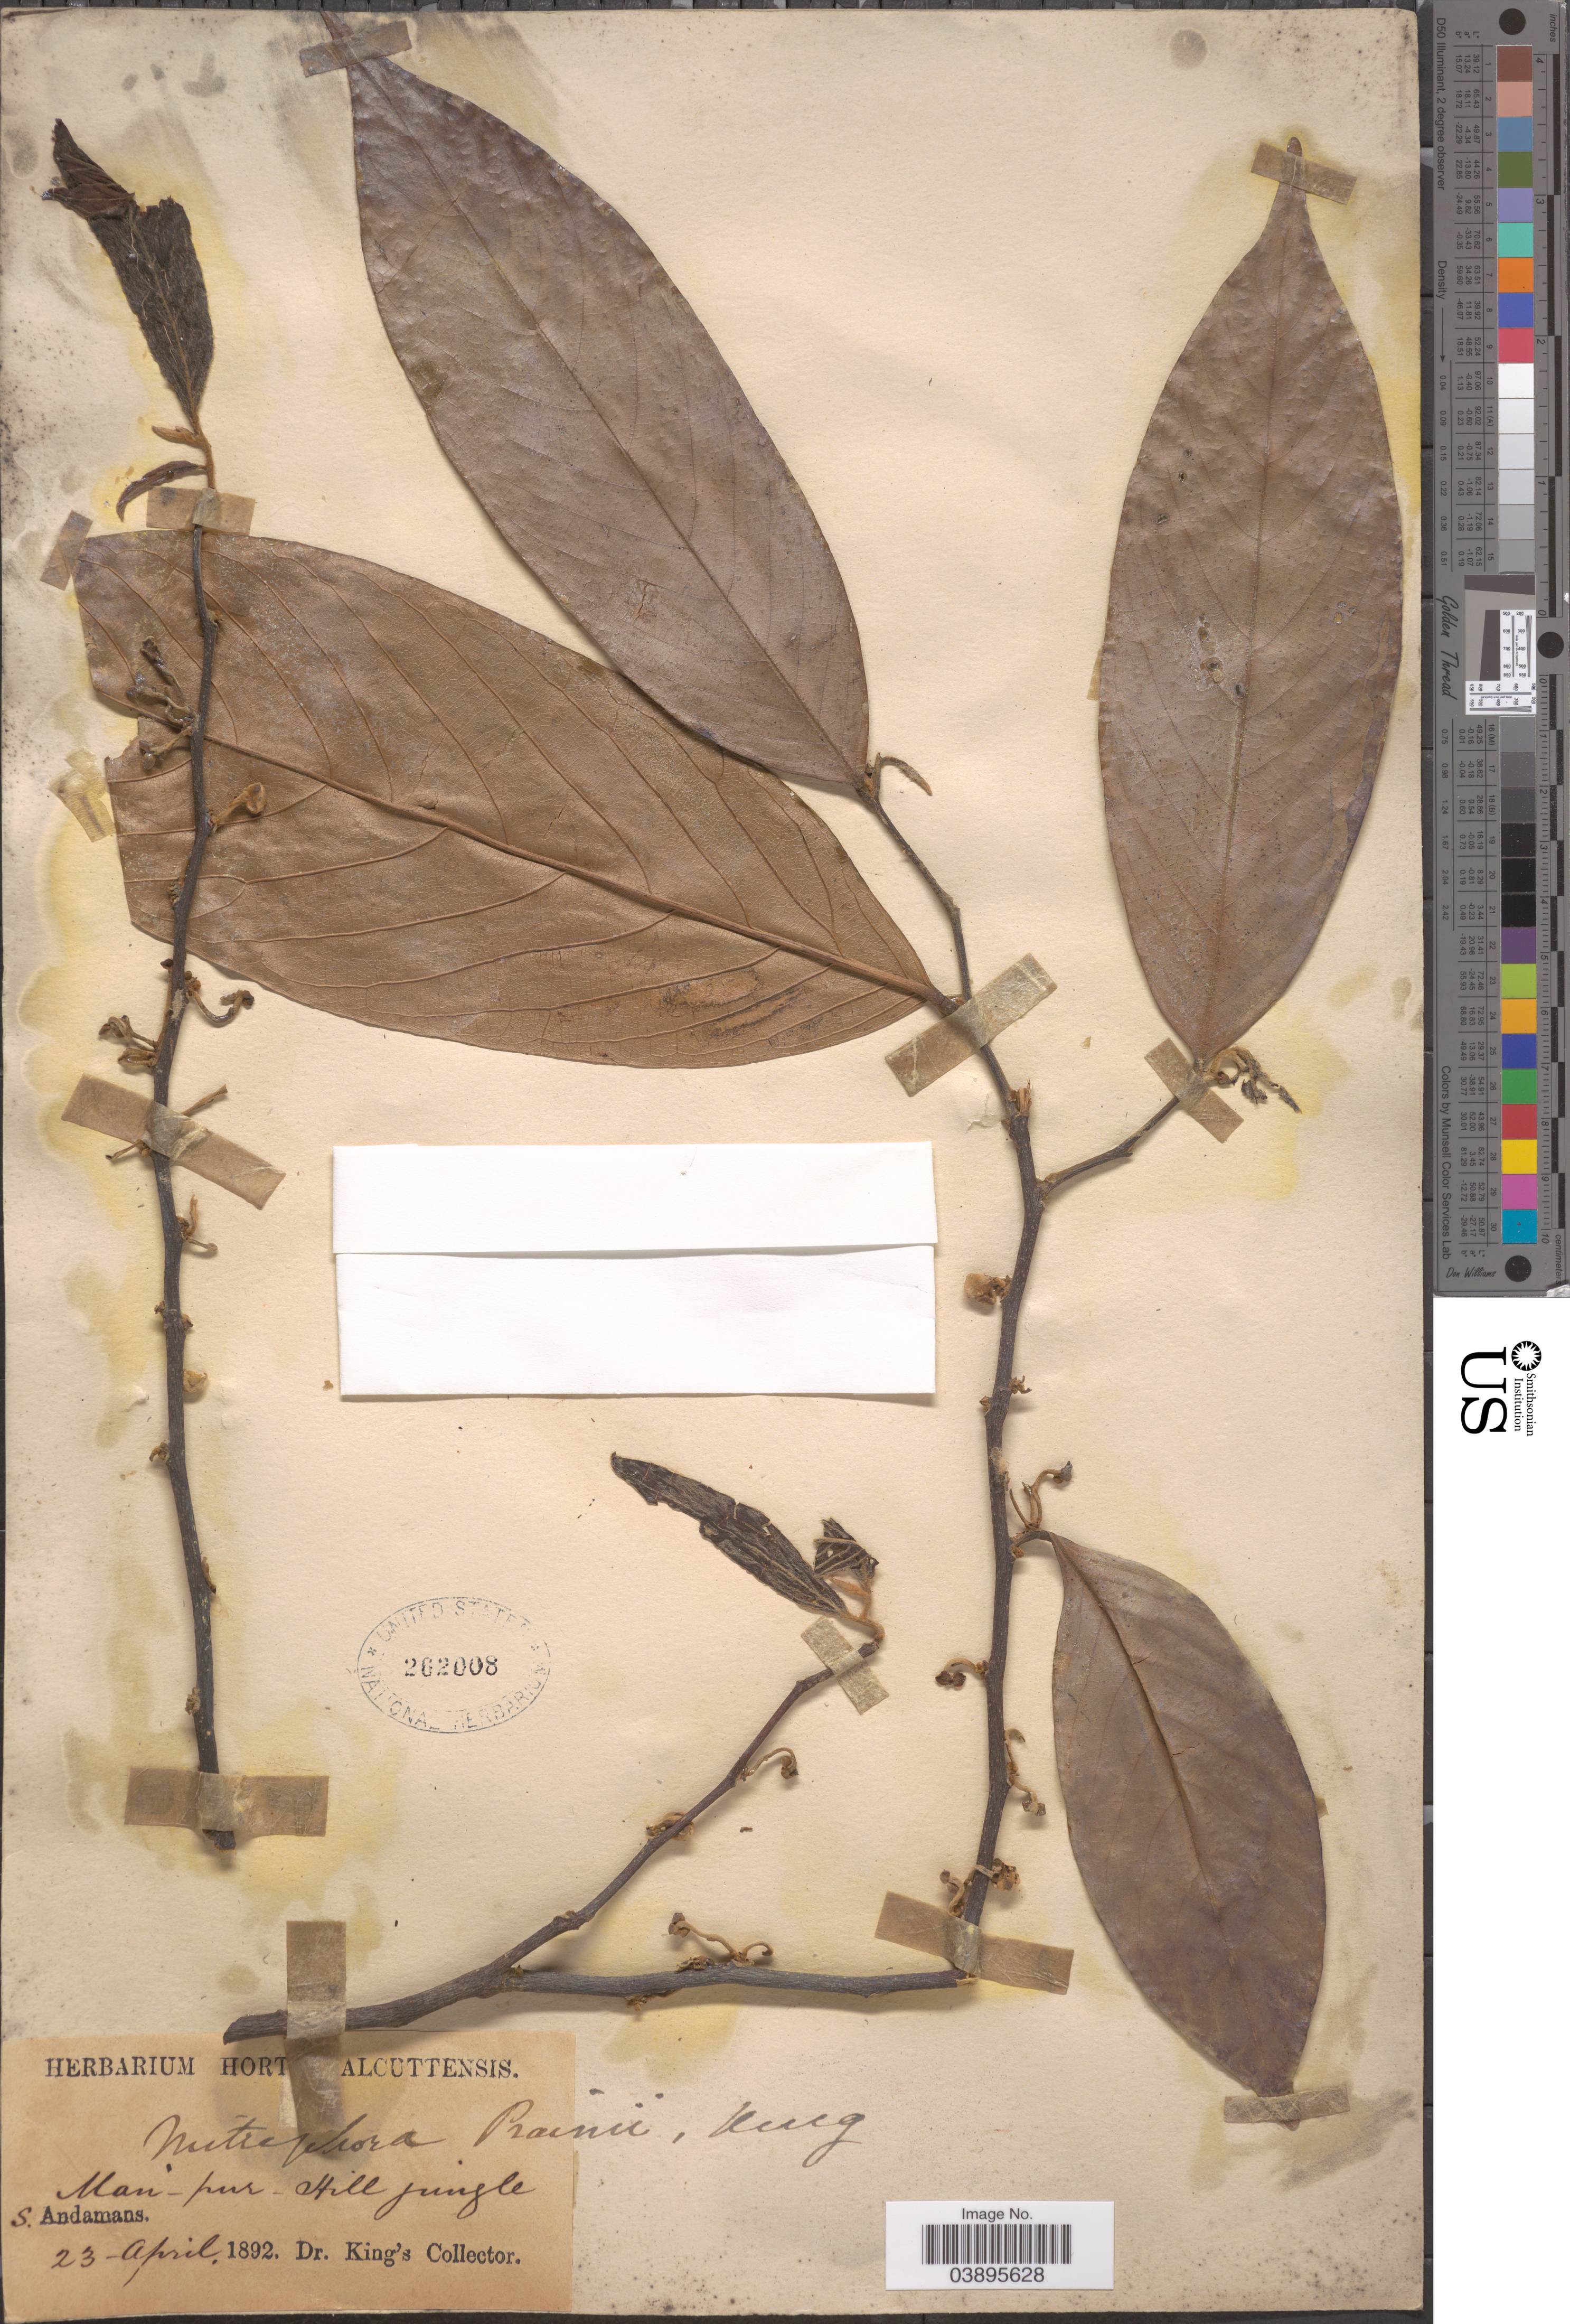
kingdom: Plantae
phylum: Tracheophyta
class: Magnoliopsida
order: Magnoliales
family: Annonaceae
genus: Pseuduvaria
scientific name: Pseuduvaria sp.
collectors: Dr. King's collector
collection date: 1892-04-23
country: India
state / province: Andaman and Nicobar Islands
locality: Man-pur - Hill jungle. S. Andamans.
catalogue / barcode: US 262008